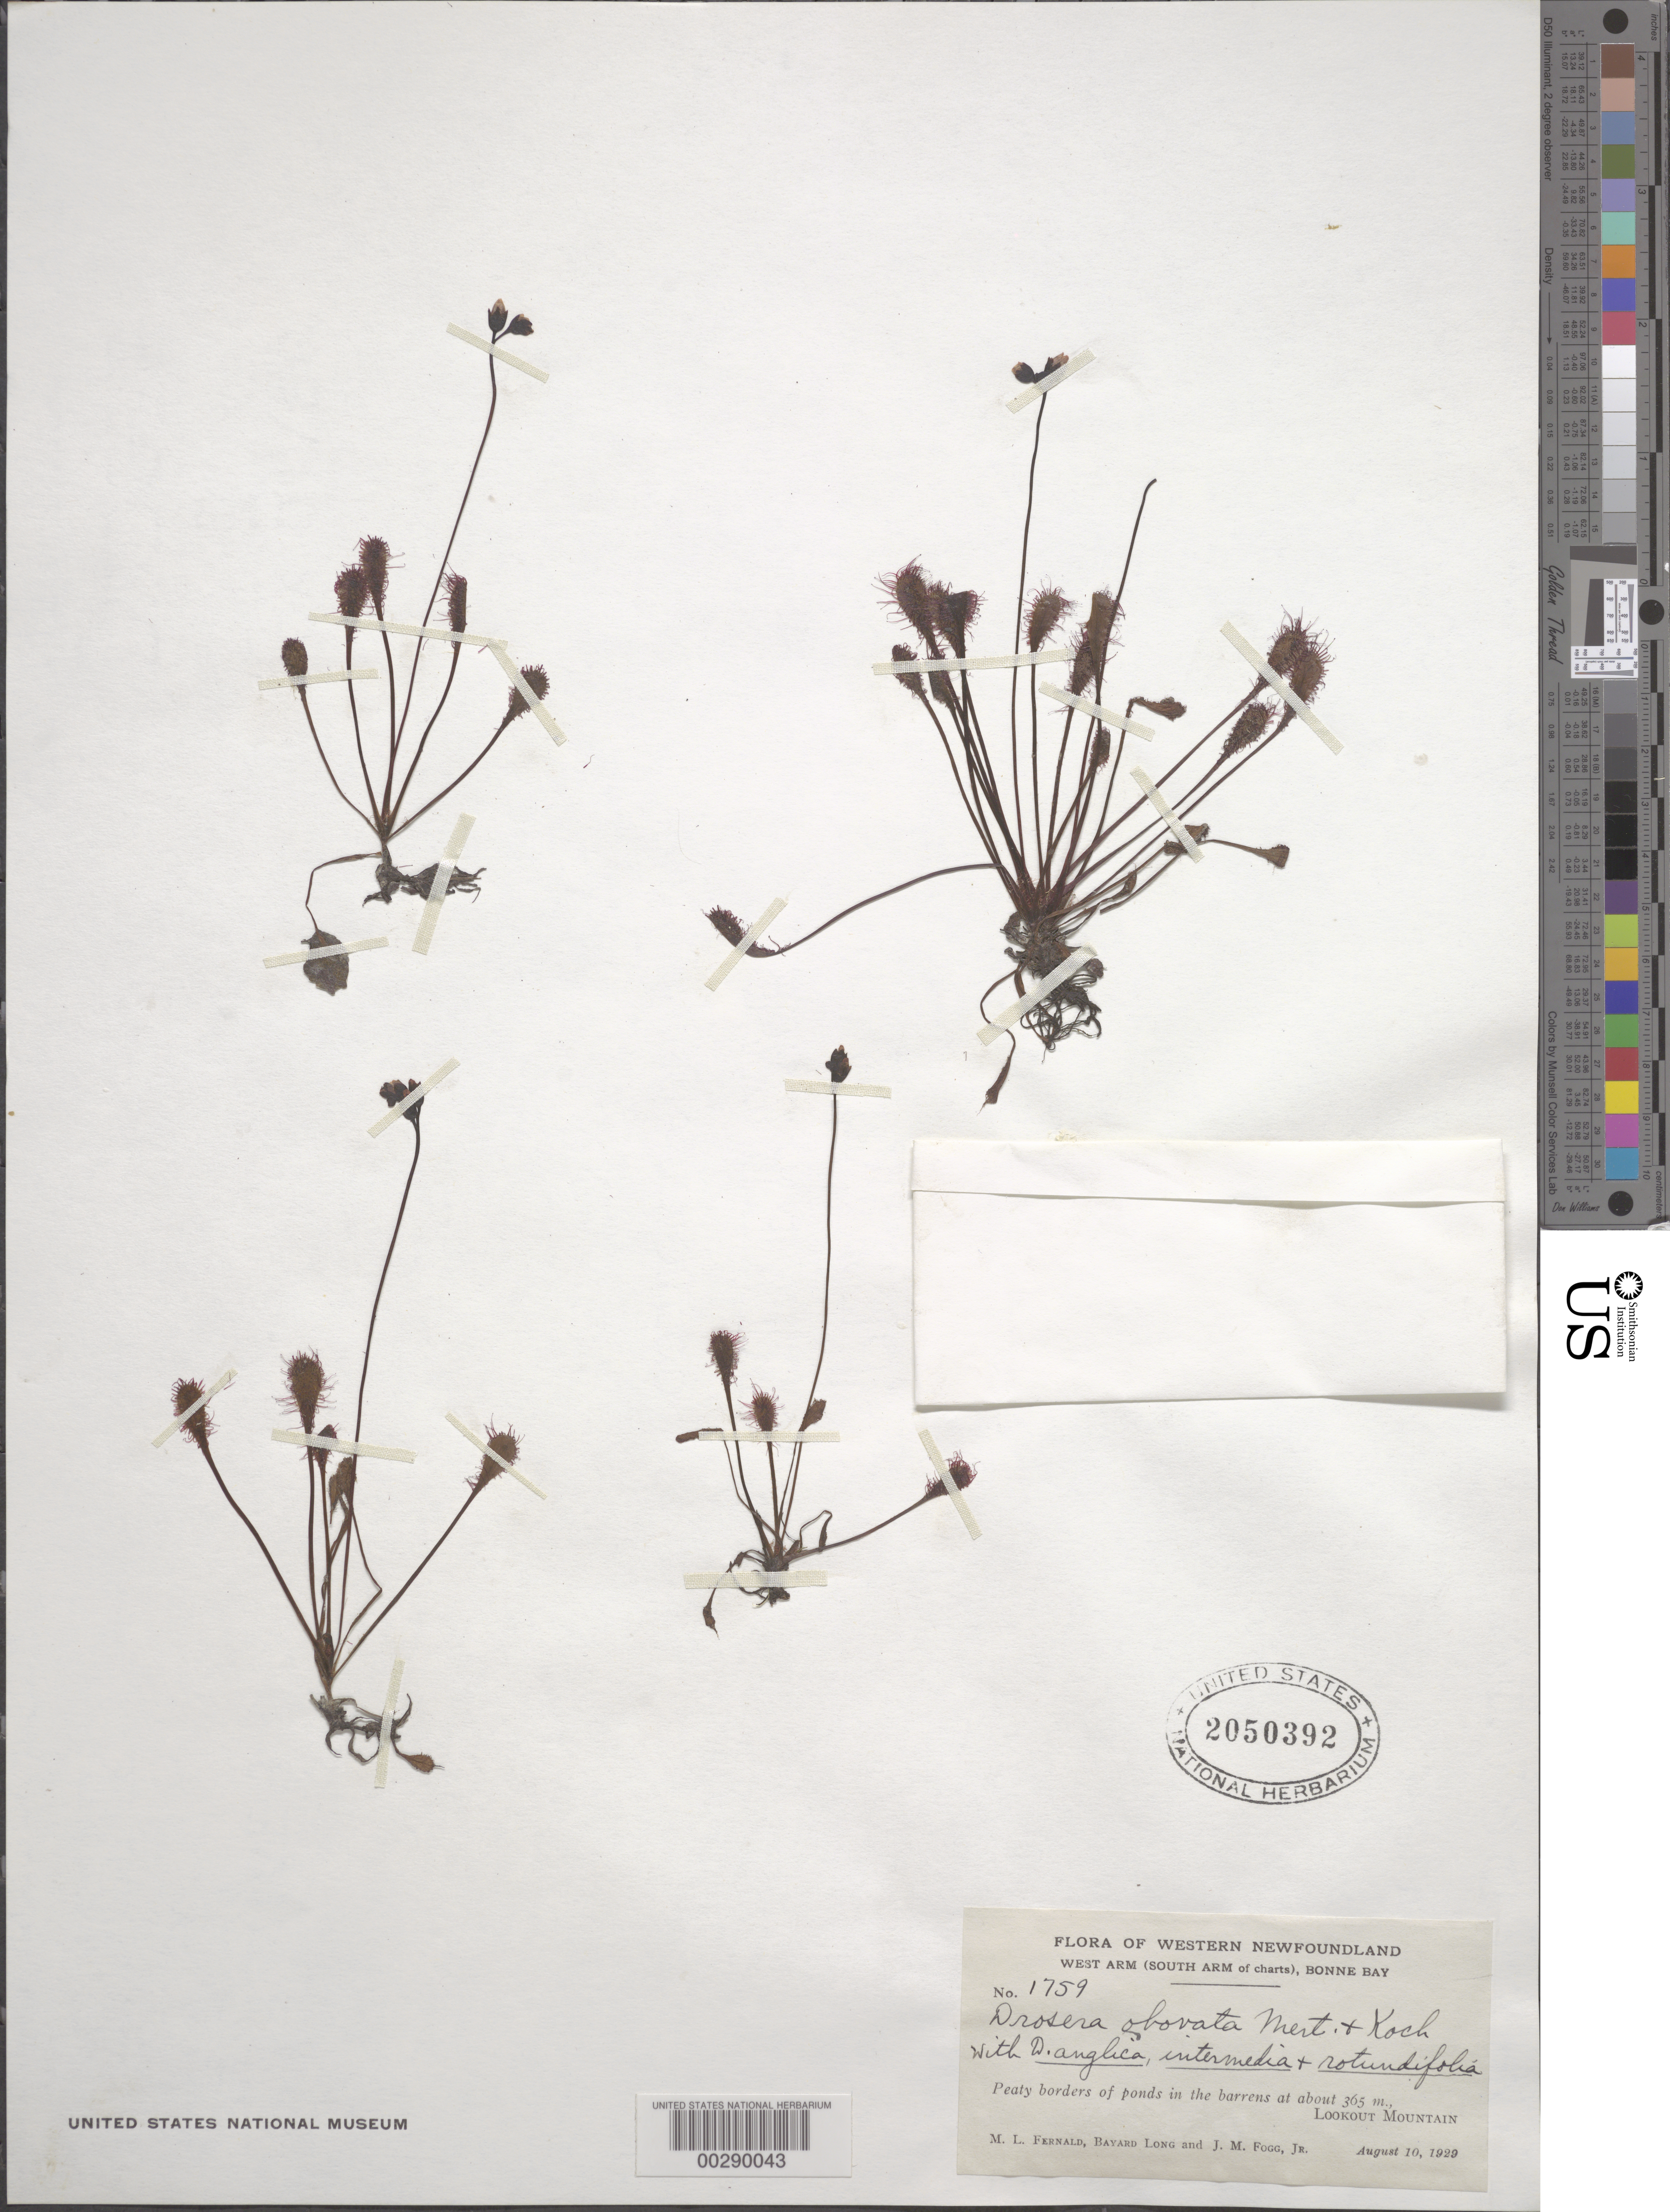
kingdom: Plantae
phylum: Tracheophyta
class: Magnoliopsida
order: Caryophyllales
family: Droseraceae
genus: Drosera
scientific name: Drosera obovata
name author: Mert. & Koch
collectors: M. L. Fernald, B. H. Long & J. Fogg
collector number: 1759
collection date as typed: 10 Aug 1929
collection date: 1929-08-10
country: Canada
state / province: Newfoundland and Labrador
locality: Bonne bay, lookout mt.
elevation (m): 365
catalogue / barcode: US 2050392